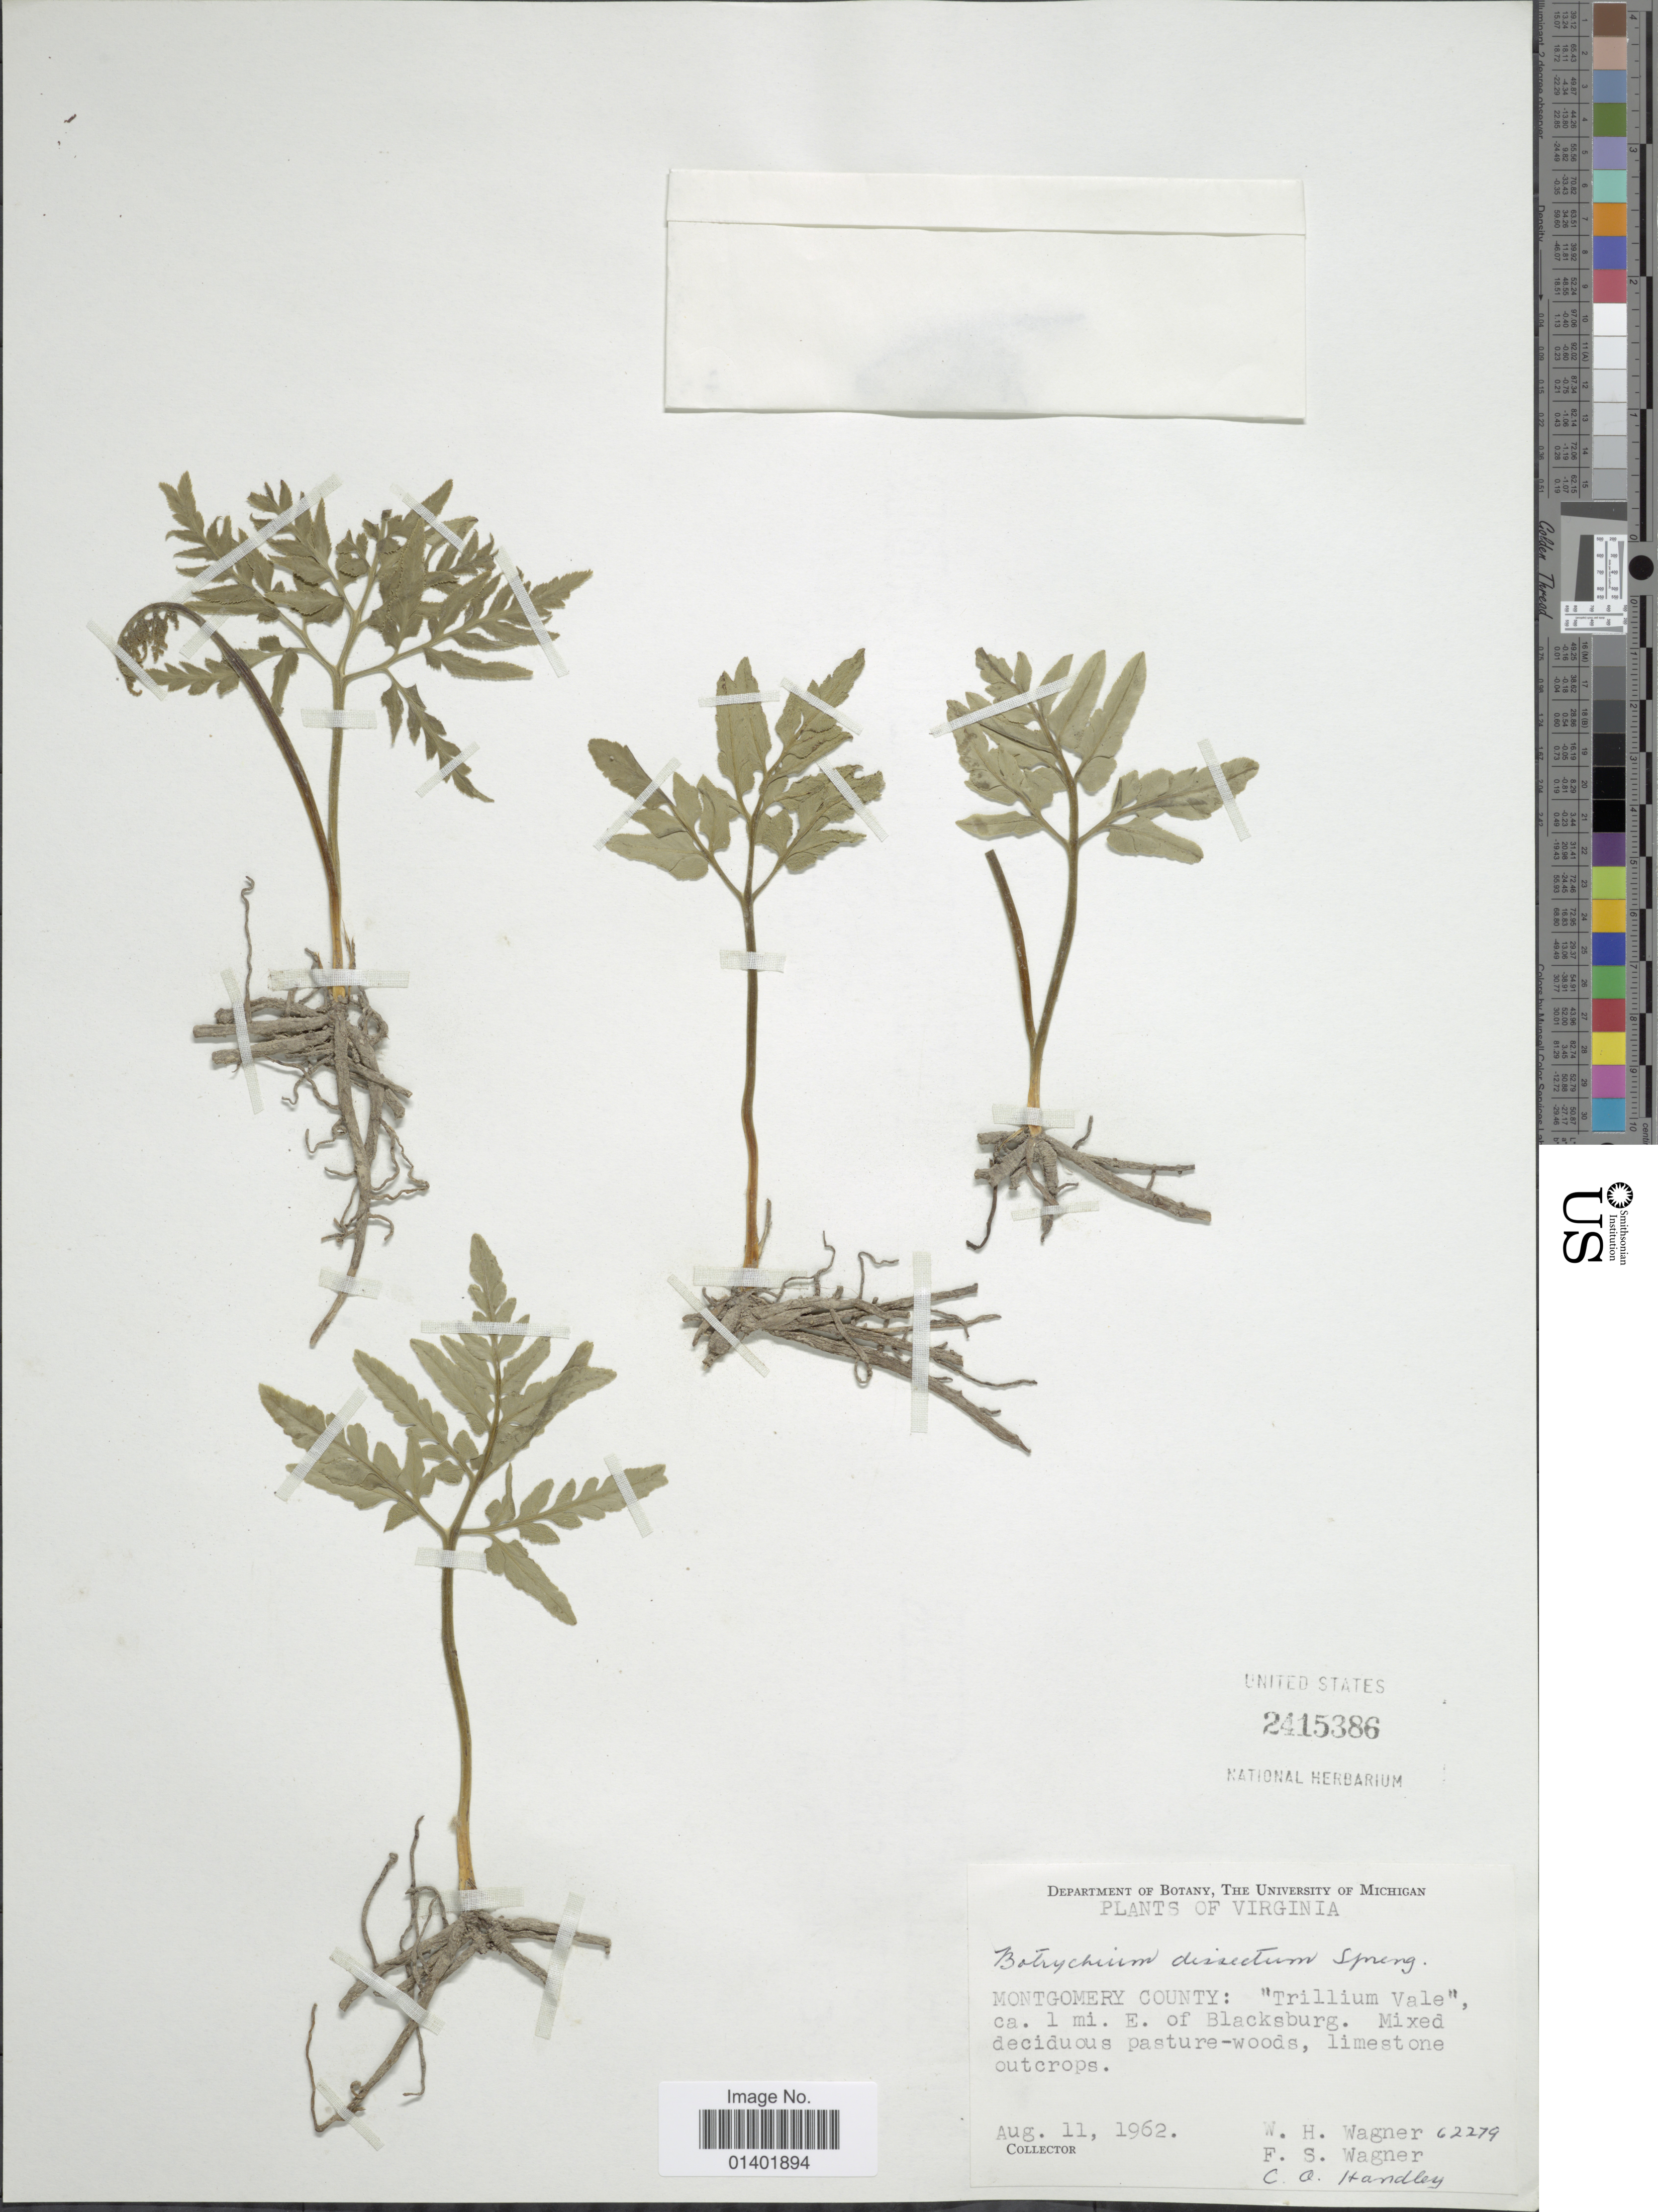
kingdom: Plantae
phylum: Tracheophyta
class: Polypodiopsida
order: Ophioglossales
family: Ophioglossaceae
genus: Botrychium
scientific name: Botrychium dissectum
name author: Spreng.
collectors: W. H. Wagner, F. S. Wagner & C. O. Handley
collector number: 62279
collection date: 1962-08-11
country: United States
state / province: Virginia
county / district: Montgomery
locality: Montgomery County: "Trillium Vale", ca. 1 mi. E. of Blacksburg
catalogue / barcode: US 2415386